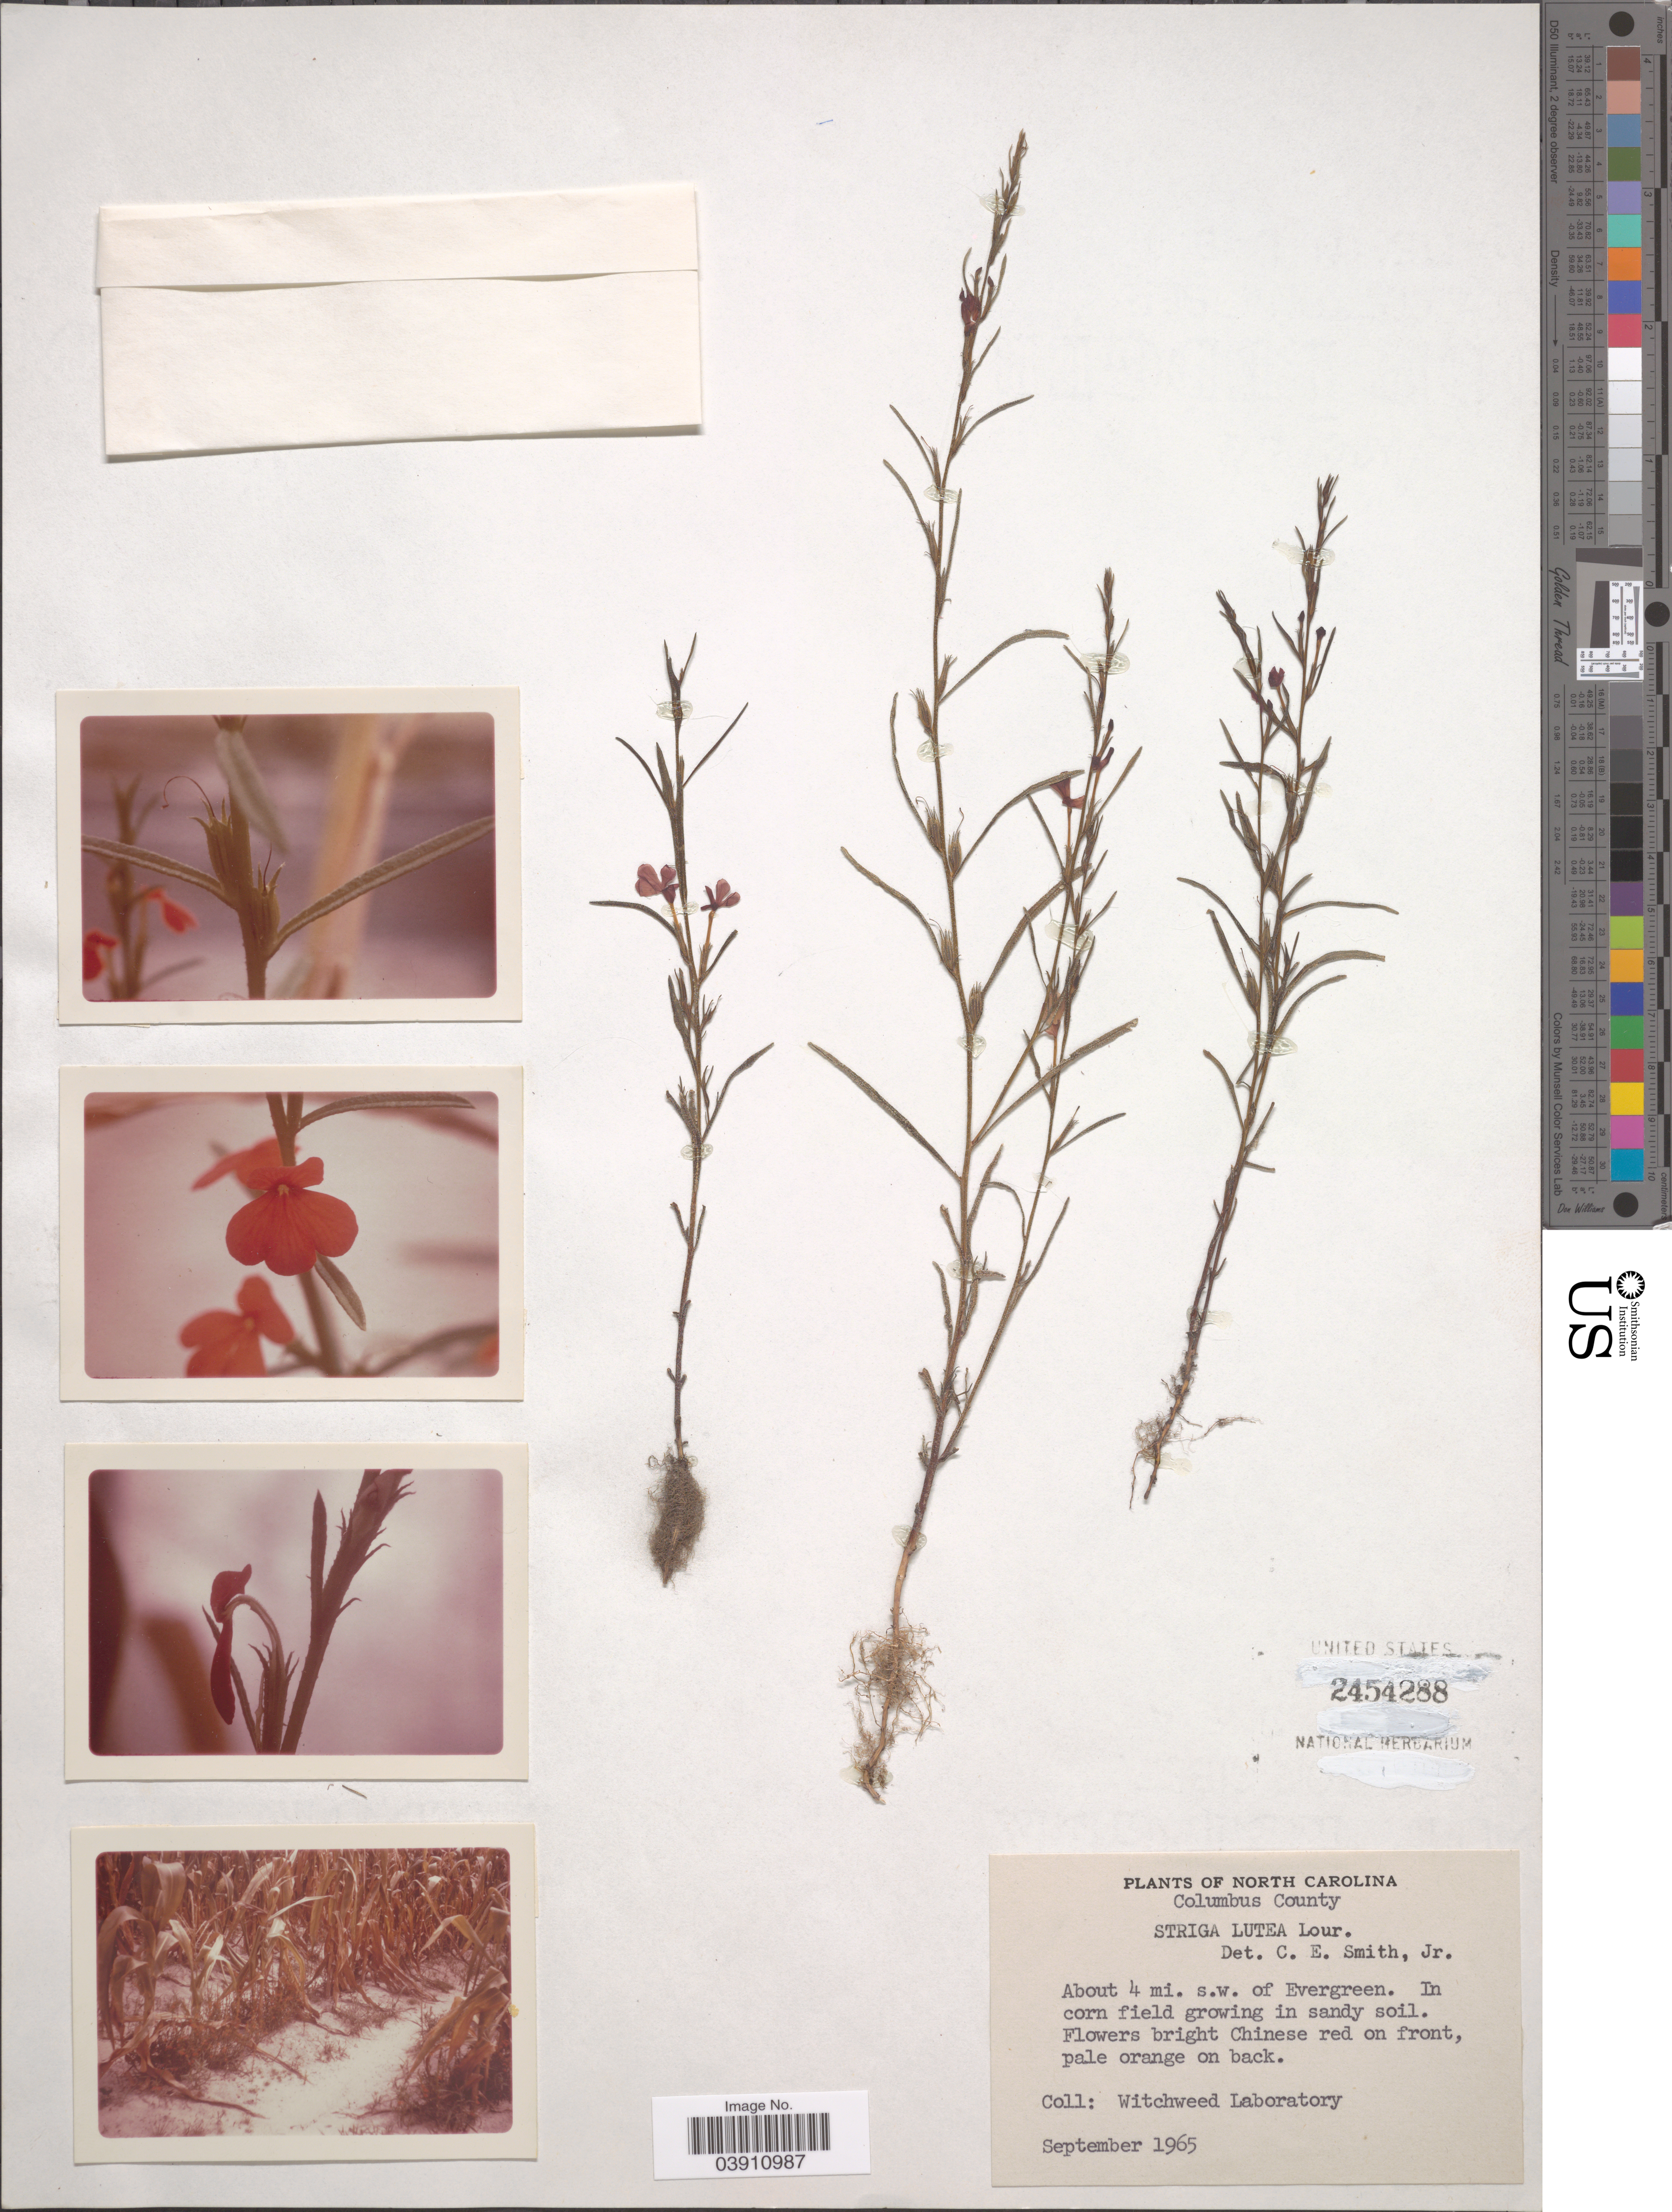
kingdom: Plantae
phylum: Tracheophyta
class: Magnoliopsida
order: Lamiales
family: Orobanchaceae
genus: Striga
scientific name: Striga lutea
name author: Lour.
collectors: Witchweed Laboratory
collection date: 1965-09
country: United States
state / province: North Carolina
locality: Columbus County. About 4 mi. s.w. of Evergreen.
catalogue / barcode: US 2454288